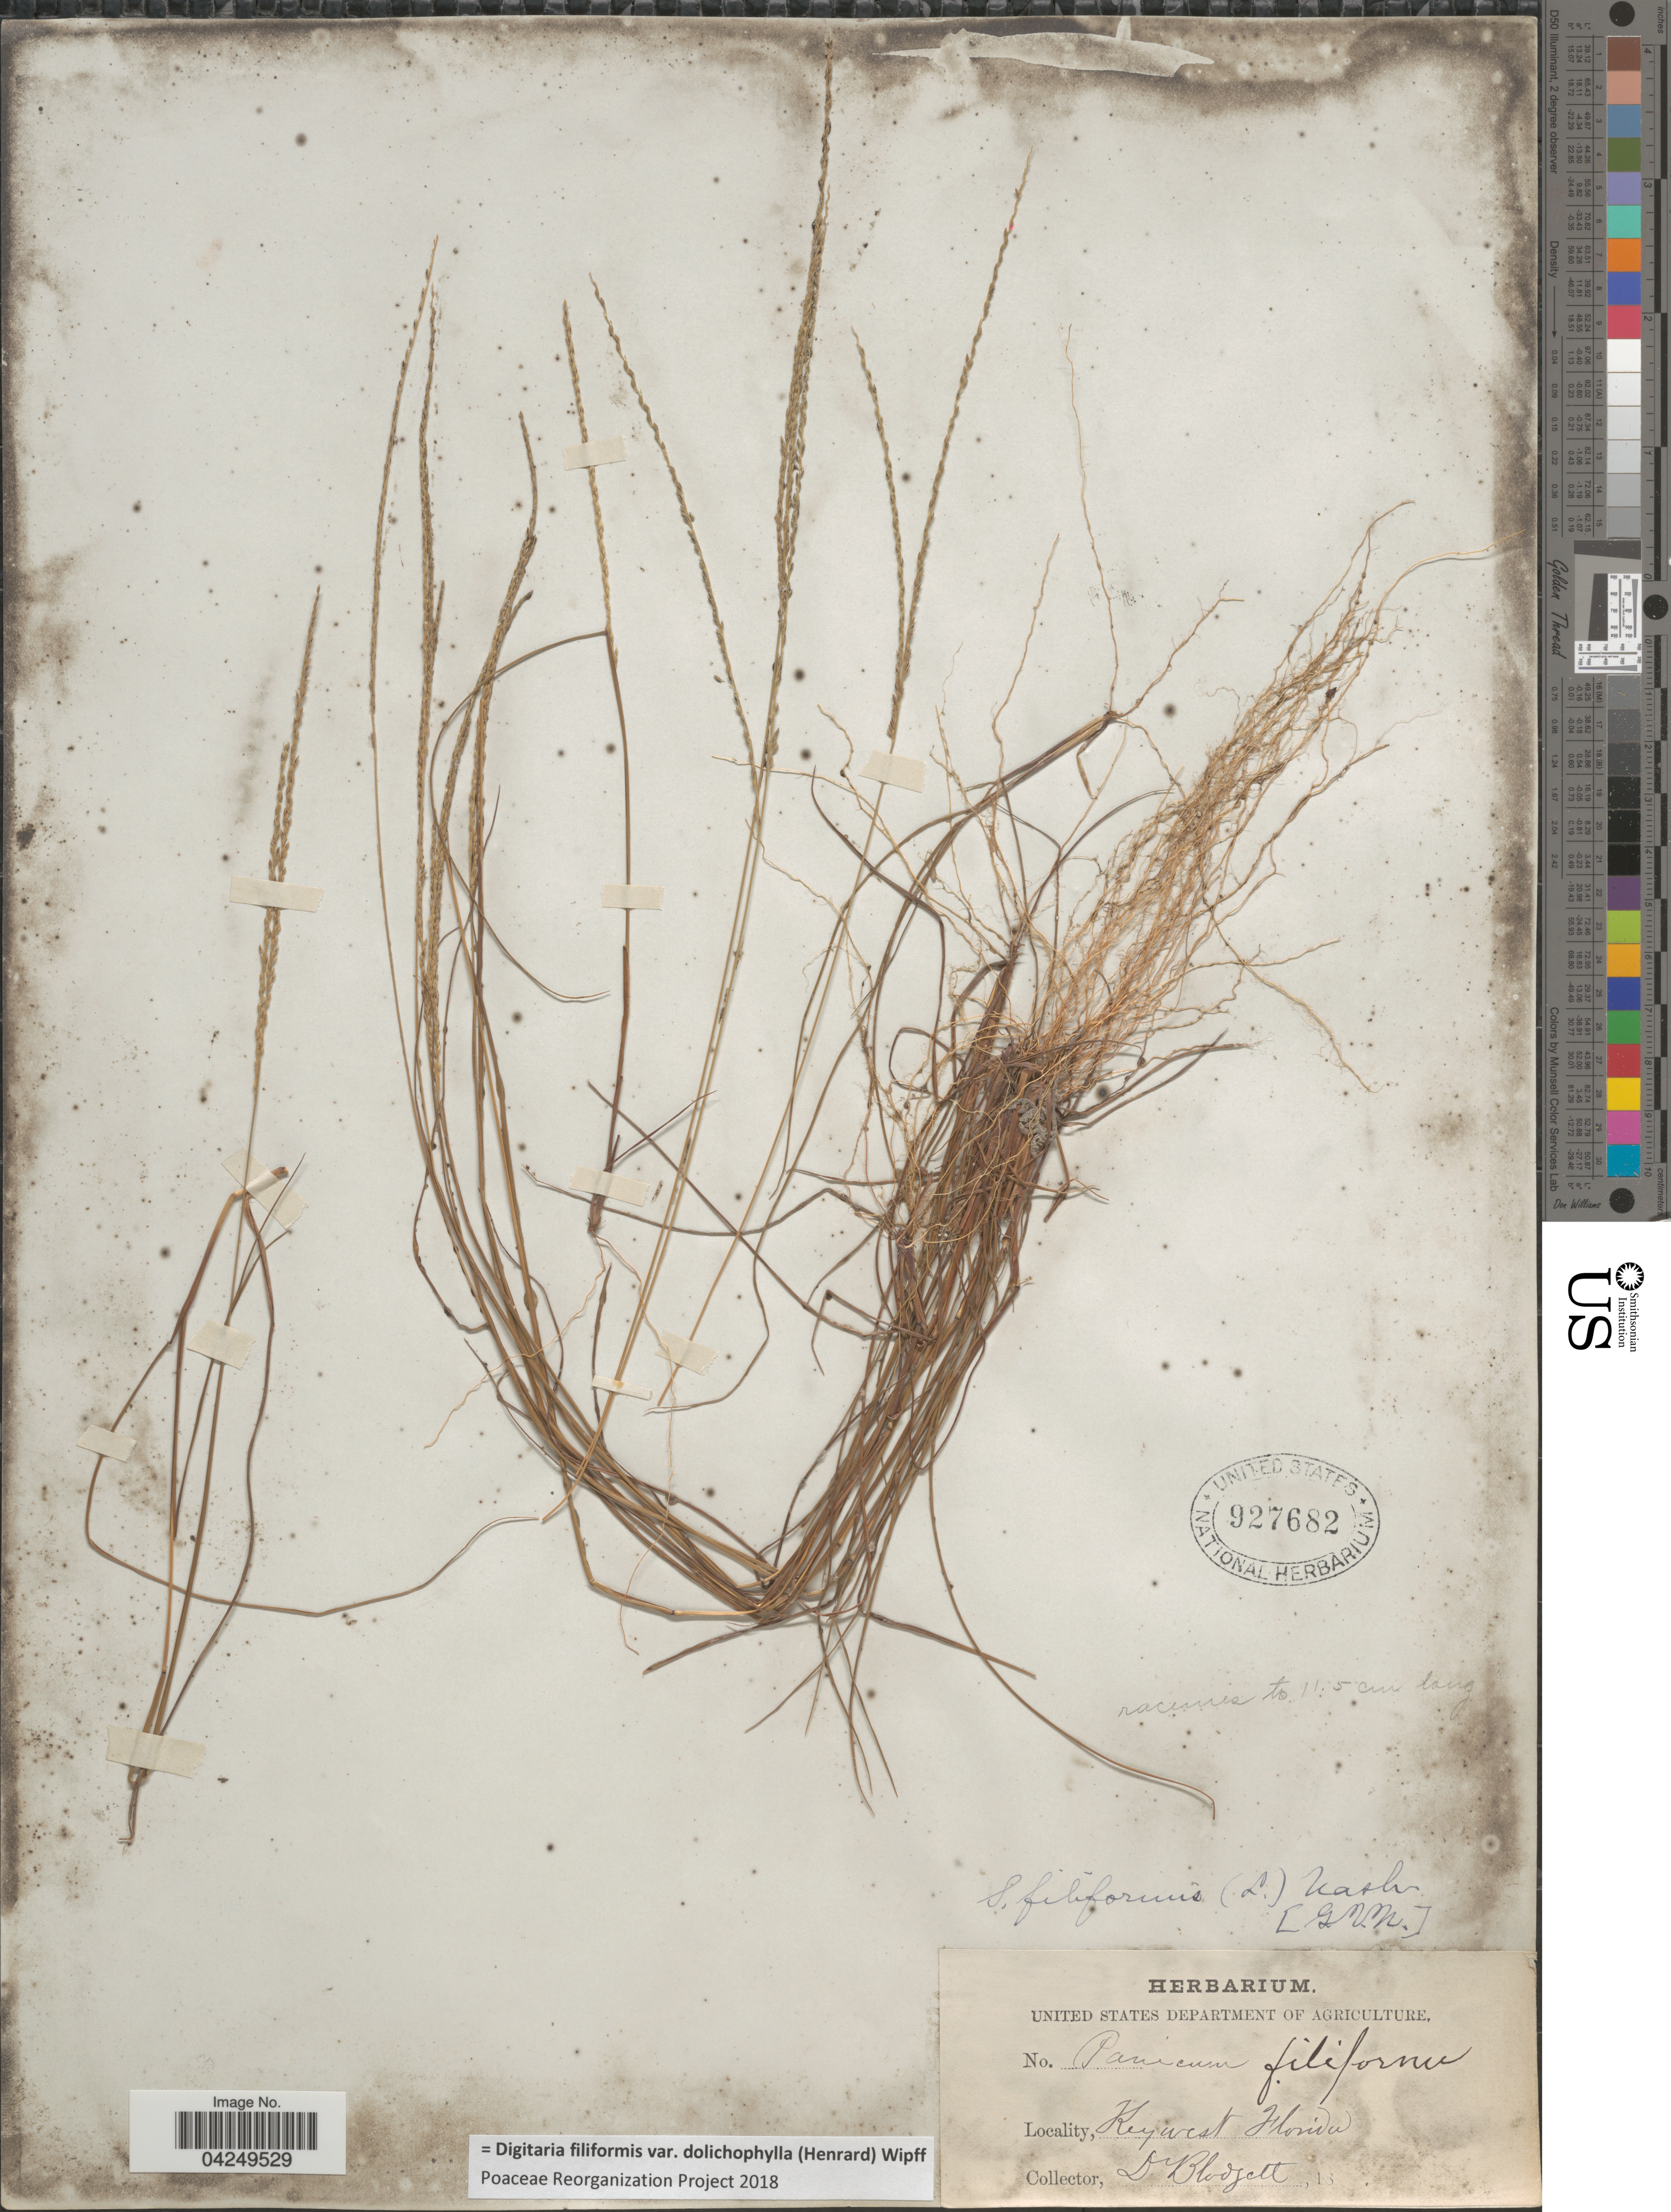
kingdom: Plantae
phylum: Tracheophyta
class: Liliopsida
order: Poales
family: Poaceae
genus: Digitaria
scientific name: Digitaria filiformis var. dolichophylla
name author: (Henr.) Wipff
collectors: -. Blodgett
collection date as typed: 18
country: United States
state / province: Florida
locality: Keywest.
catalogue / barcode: US 927682